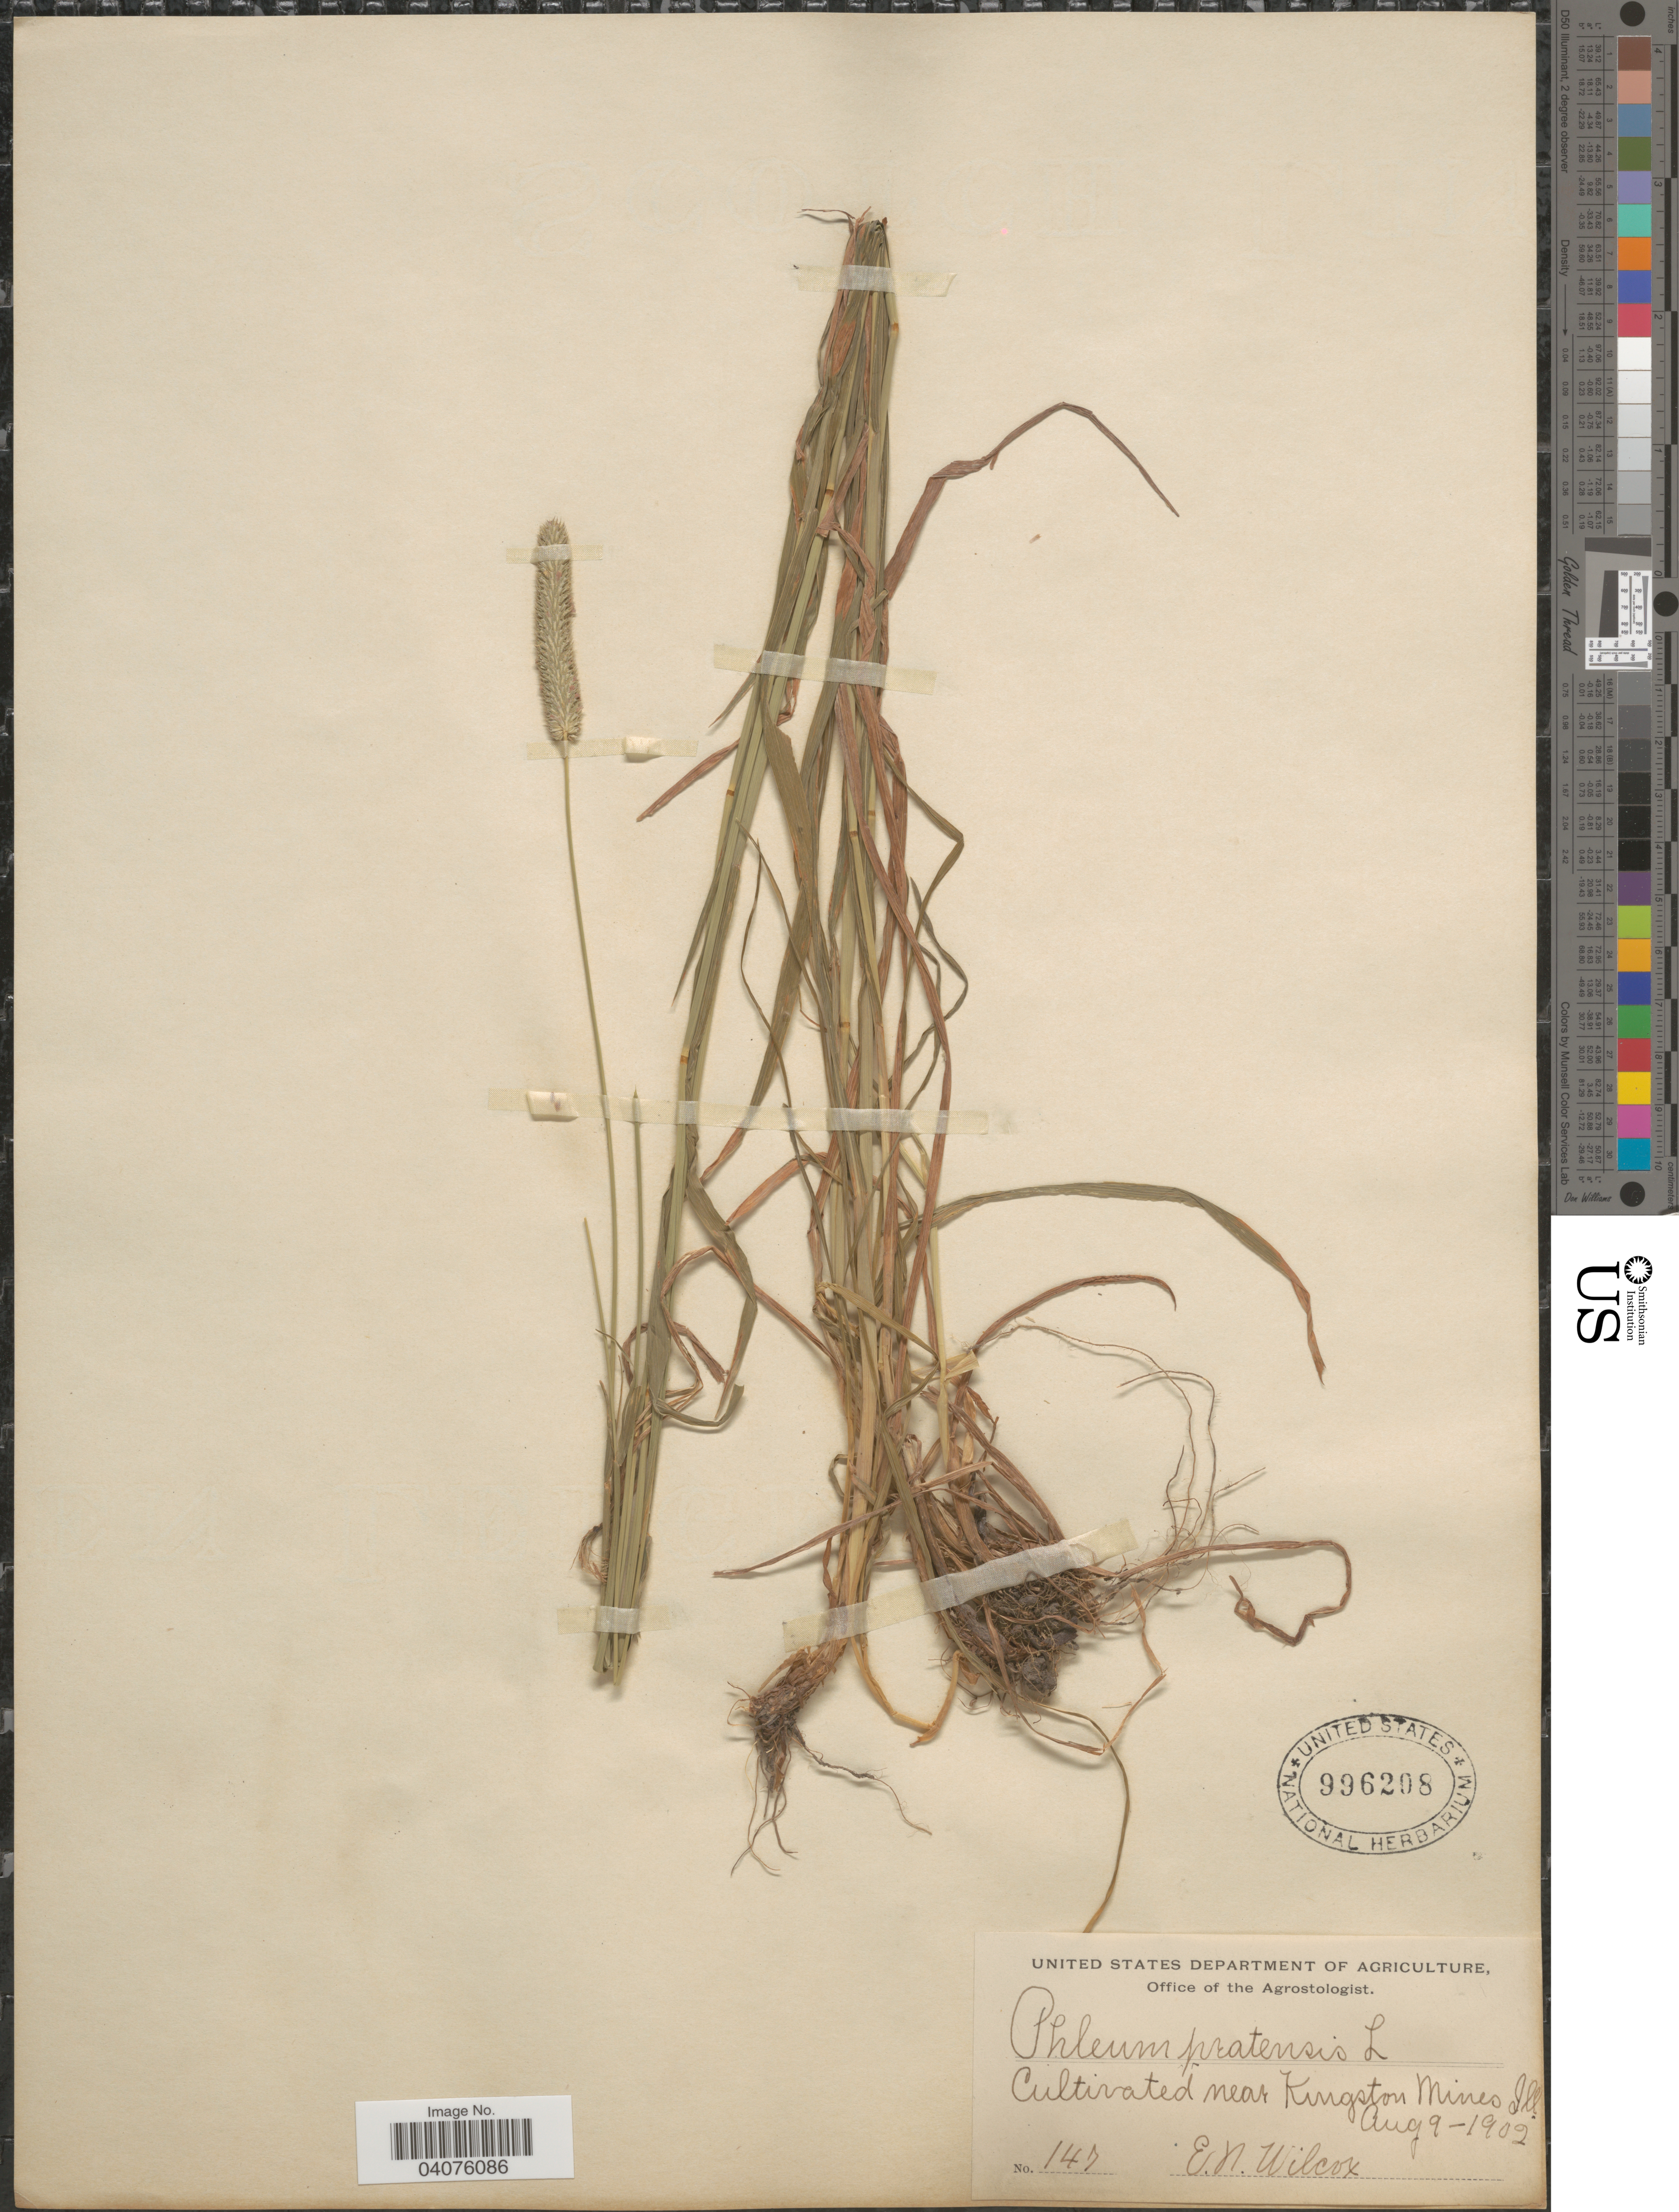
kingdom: Plantae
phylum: Tracheophyta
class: Liliopsida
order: Poales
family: Poaceae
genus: Phleum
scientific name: Phleum pratense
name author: L.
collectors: E. Wilcox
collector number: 147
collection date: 1902-08-09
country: United States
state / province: Illinois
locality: Cultivated near Kingston Mines.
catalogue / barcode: US 996208